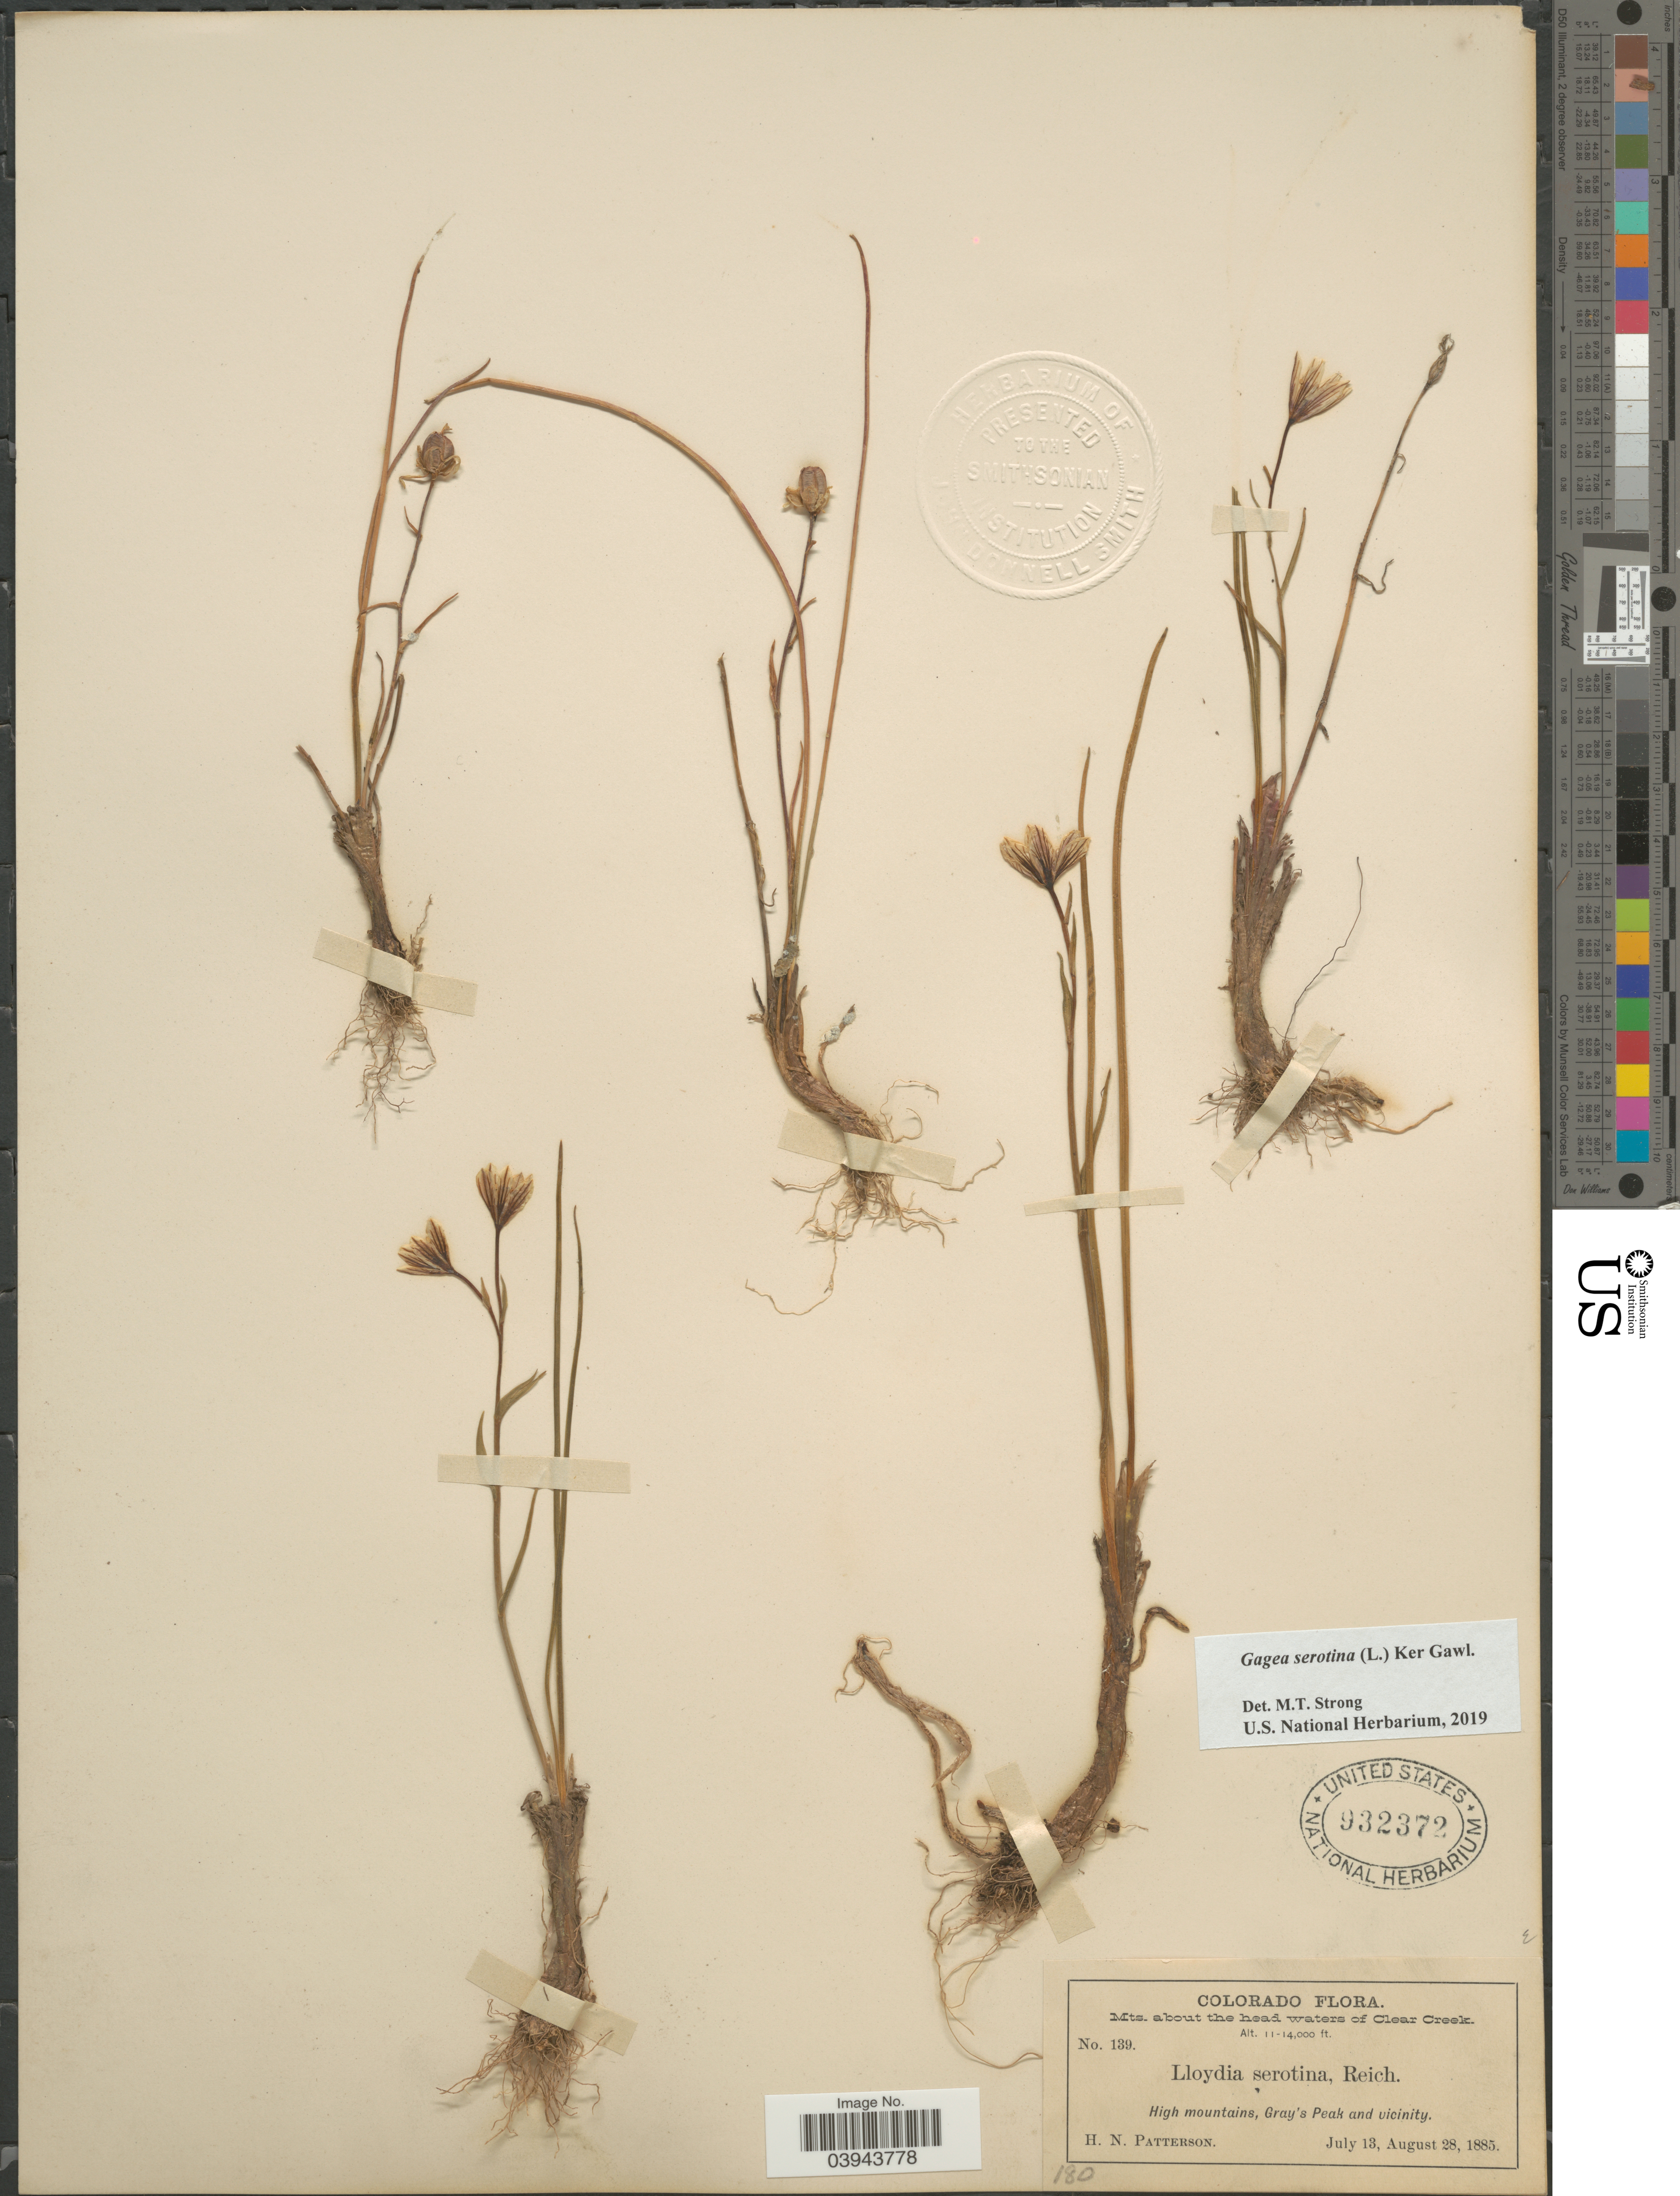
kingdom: Plantae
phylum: Tracheophyta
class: Liliopsida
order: Liliales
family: Liliaceae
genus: Lloydia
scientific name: Lloydia serotina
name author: (L.) Salisb. ex Rchb.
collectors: H. N. Patterson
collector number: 139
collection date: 1885-07-13/1885-08-28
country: United States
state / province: Colorado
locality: Mts. about the head waters of Clear Creek. High mountains, Gray's Peak and vicinity.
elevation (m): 3353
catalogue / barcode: US 932372